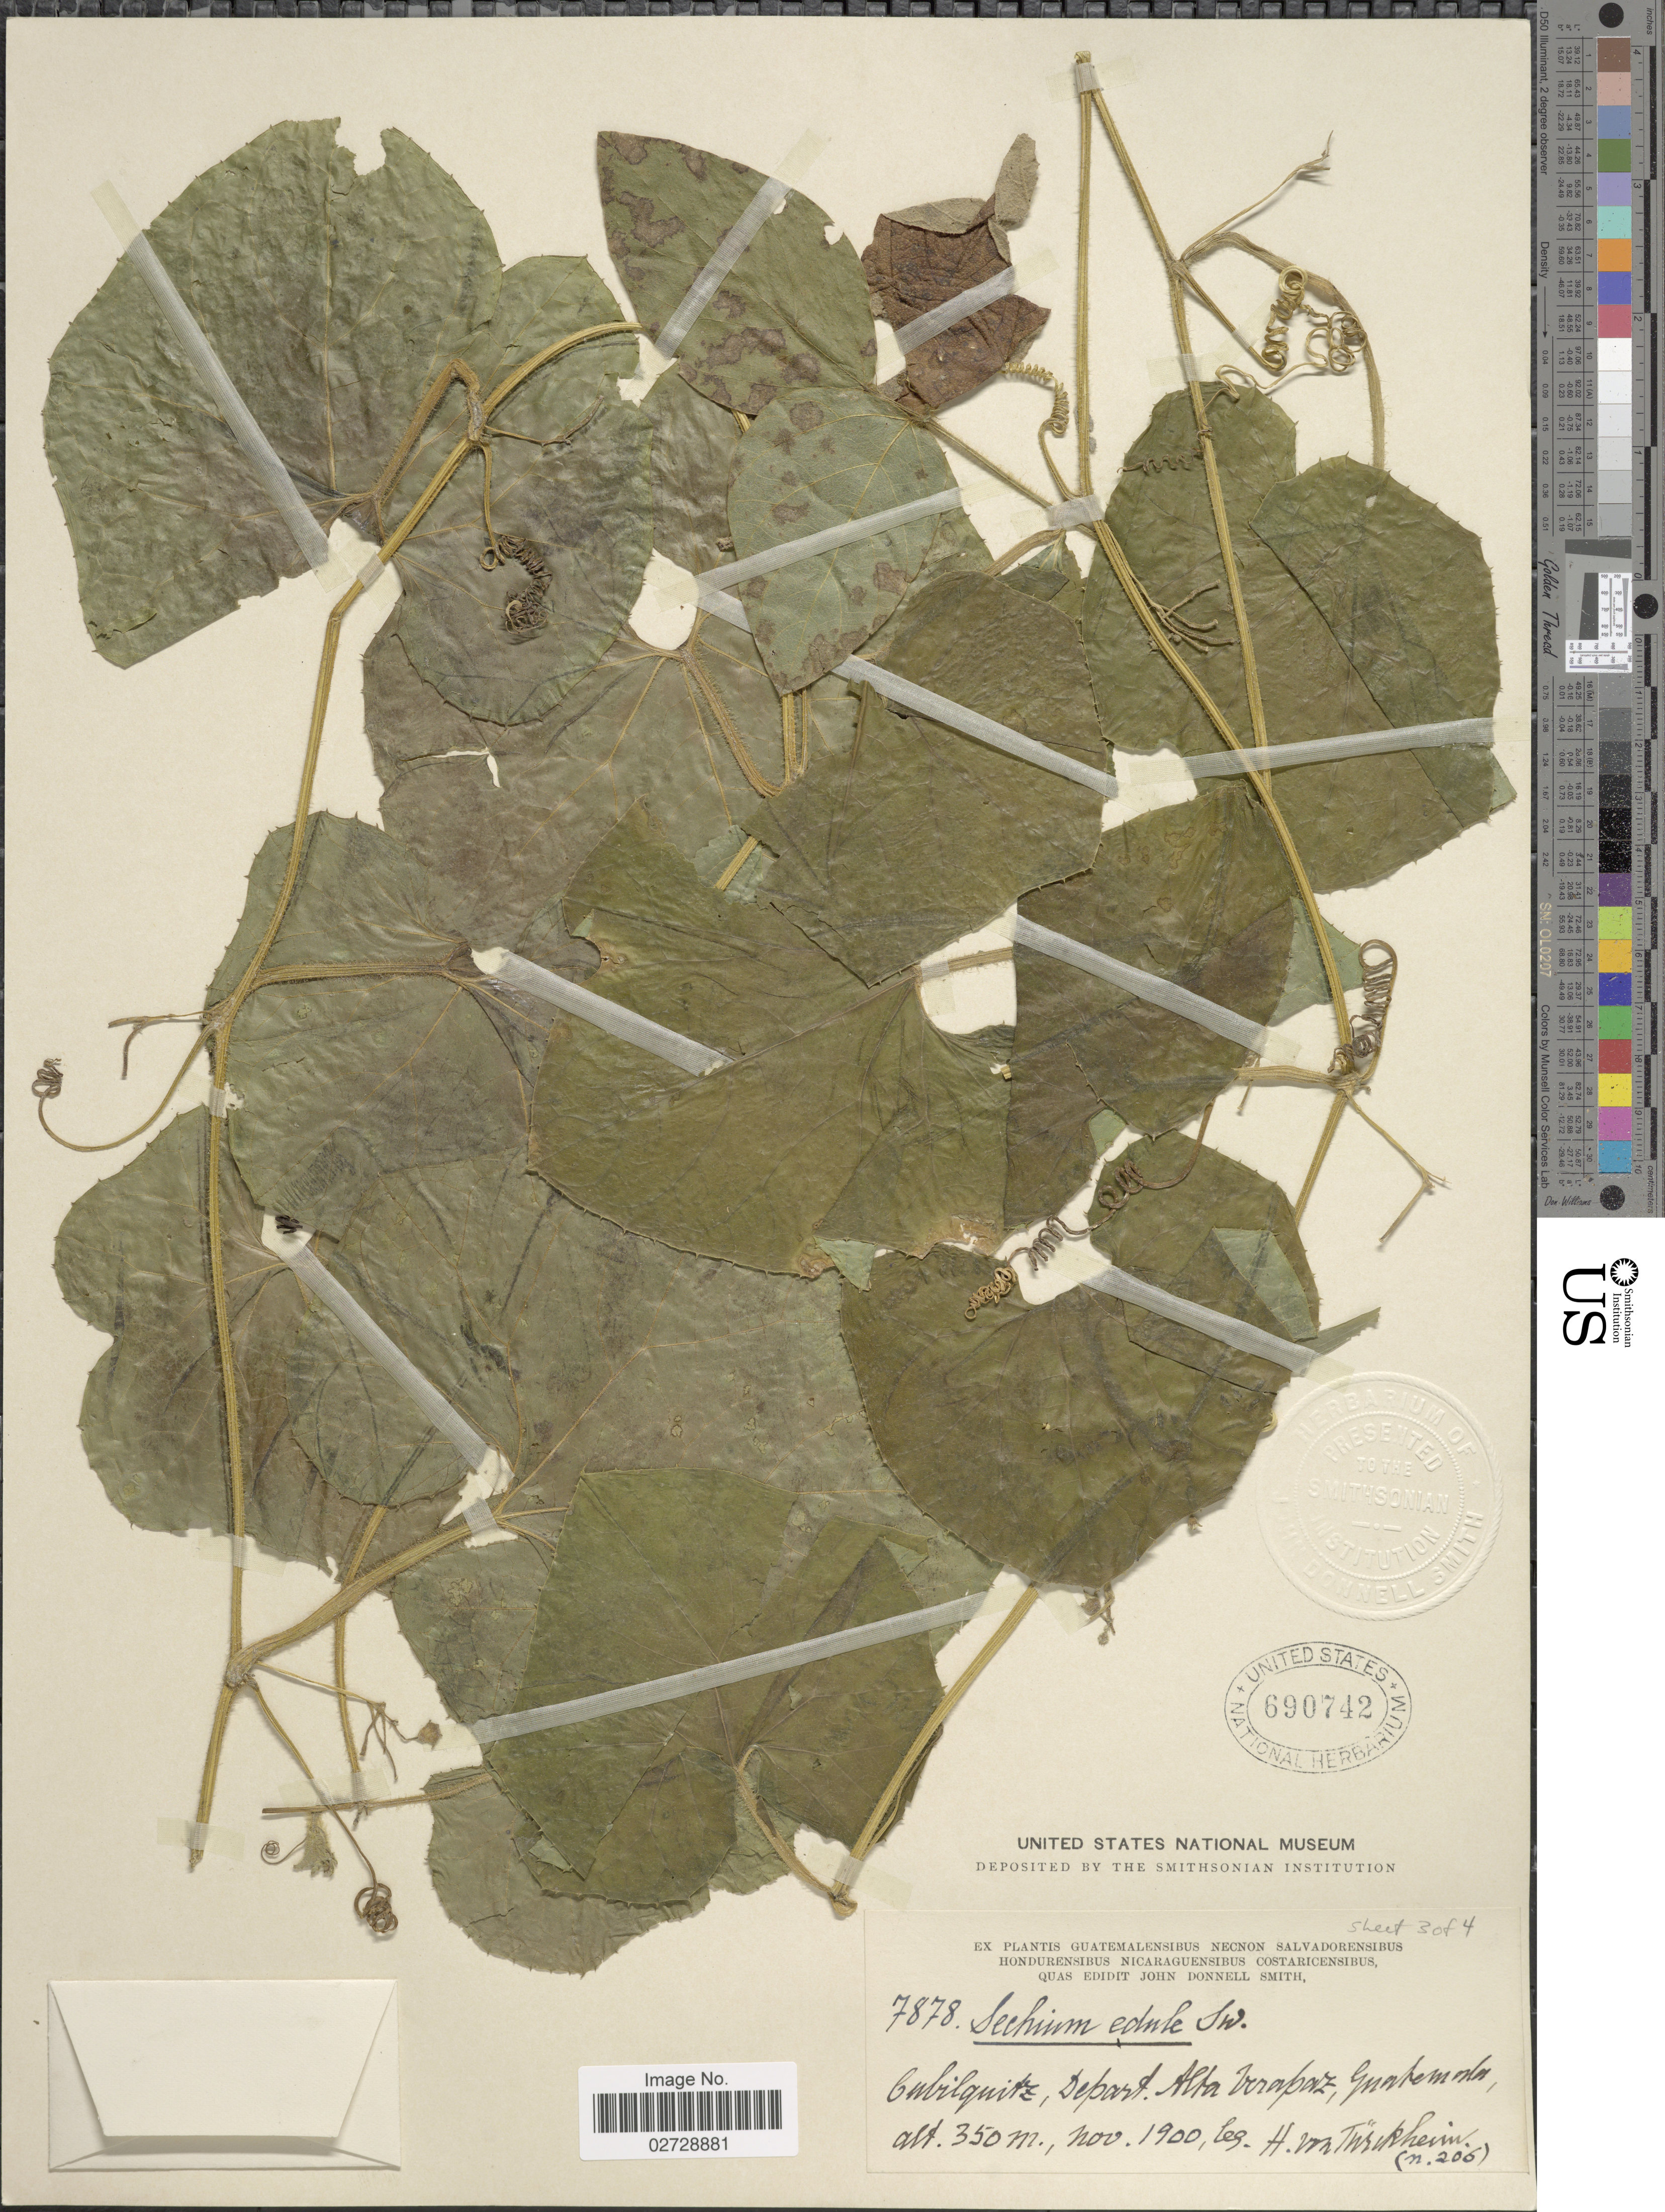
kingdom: Plantae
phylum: Tracheophyta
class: Magnoliopsida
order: Cucurbitales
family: Cucurbitaceae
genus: Sicyos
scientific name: Sicyos edulis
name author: Jacq.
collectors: H. von Türckheim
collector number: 206/7878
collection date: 1900-11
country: Guatemala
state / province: Alta Verapaz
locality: Cubilquitz, Depart. Alta Verapaz.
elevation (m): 350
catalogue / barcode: US 690742